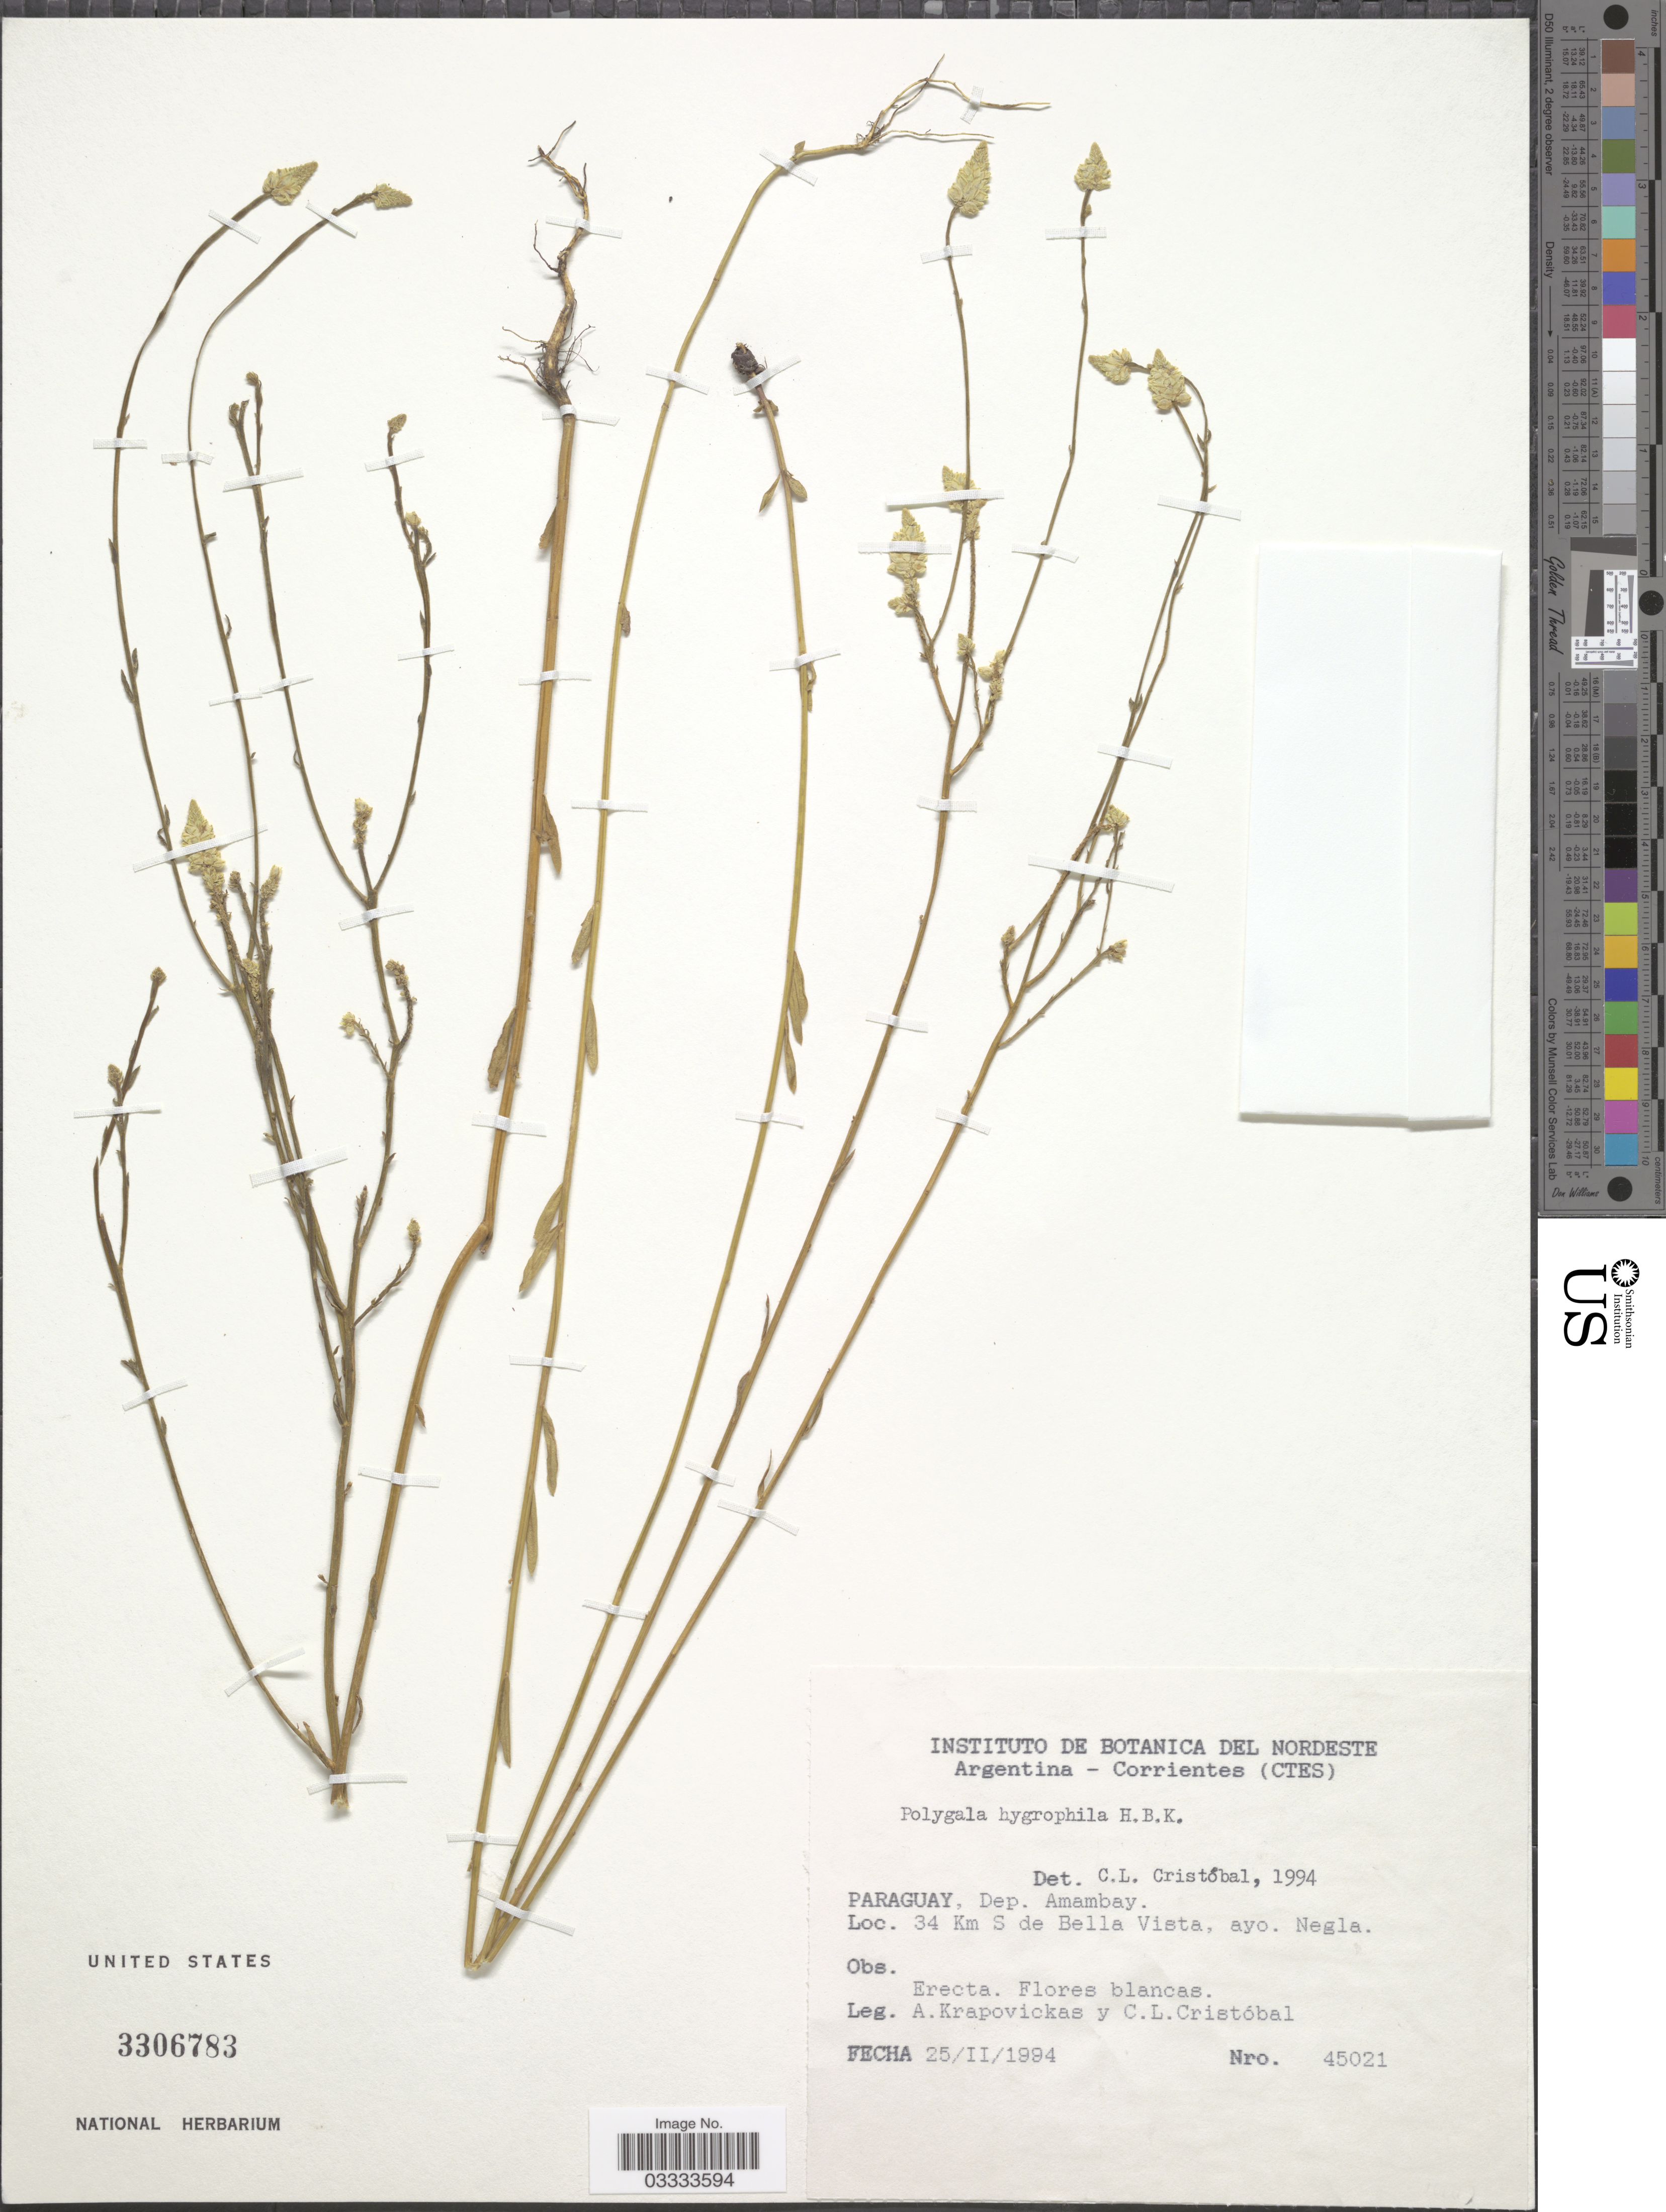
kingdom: Plantae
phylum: Tracheophyta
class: Magnoliopsida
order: Fabales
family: Polygalaceae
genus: Polygala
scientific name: Polygala hygrophila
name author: Kunth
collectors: A. Krapovickas & C. L. Cristóbal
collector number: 45021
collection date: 1994-02-25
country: Paraguay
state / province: Amambay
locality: Dep. Amambay. 34 Km S de Bella Vista, ayo. Negla.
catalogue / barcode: US 3306783